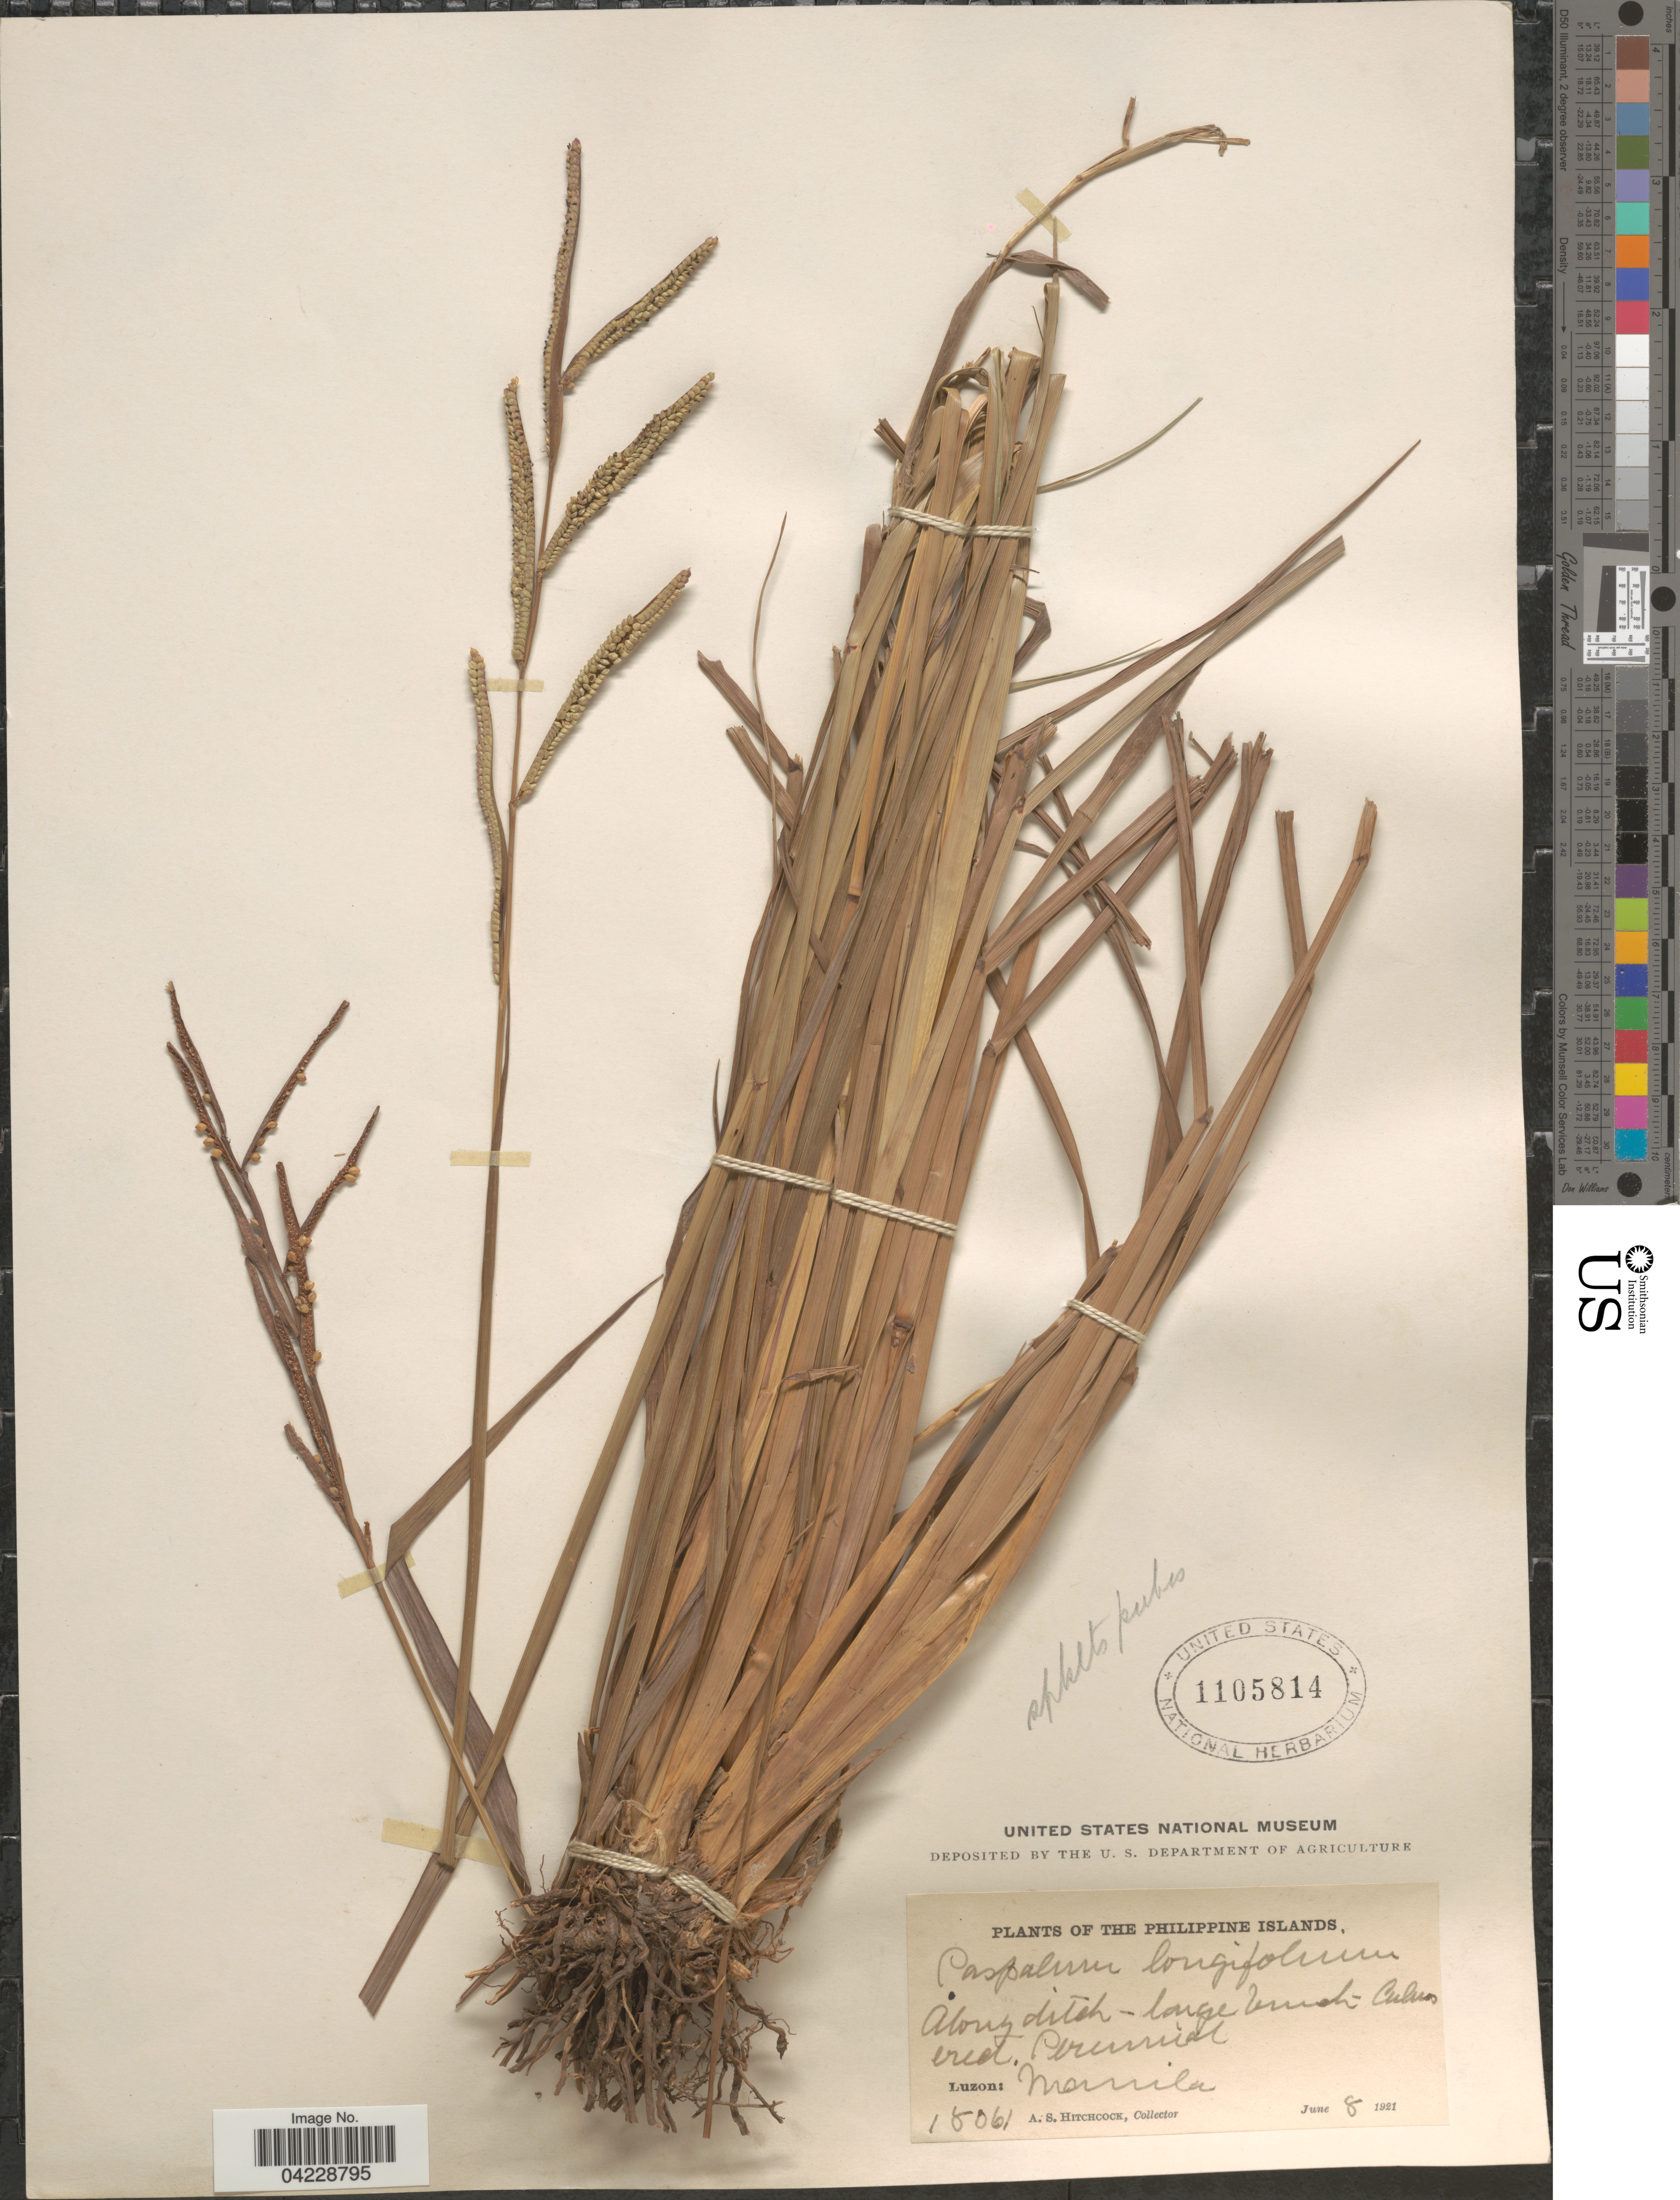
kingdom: Plantae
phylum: Tracheophyta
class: Liliopsida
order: Poales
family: Poaceae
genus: Paspalum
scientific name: Paspalum longifolium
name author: Roxb.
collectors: A. S. Hitchcock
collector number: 18061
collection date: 1921-06-08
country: Philippines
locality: Luzon: Manila.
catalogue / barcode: US 1105814